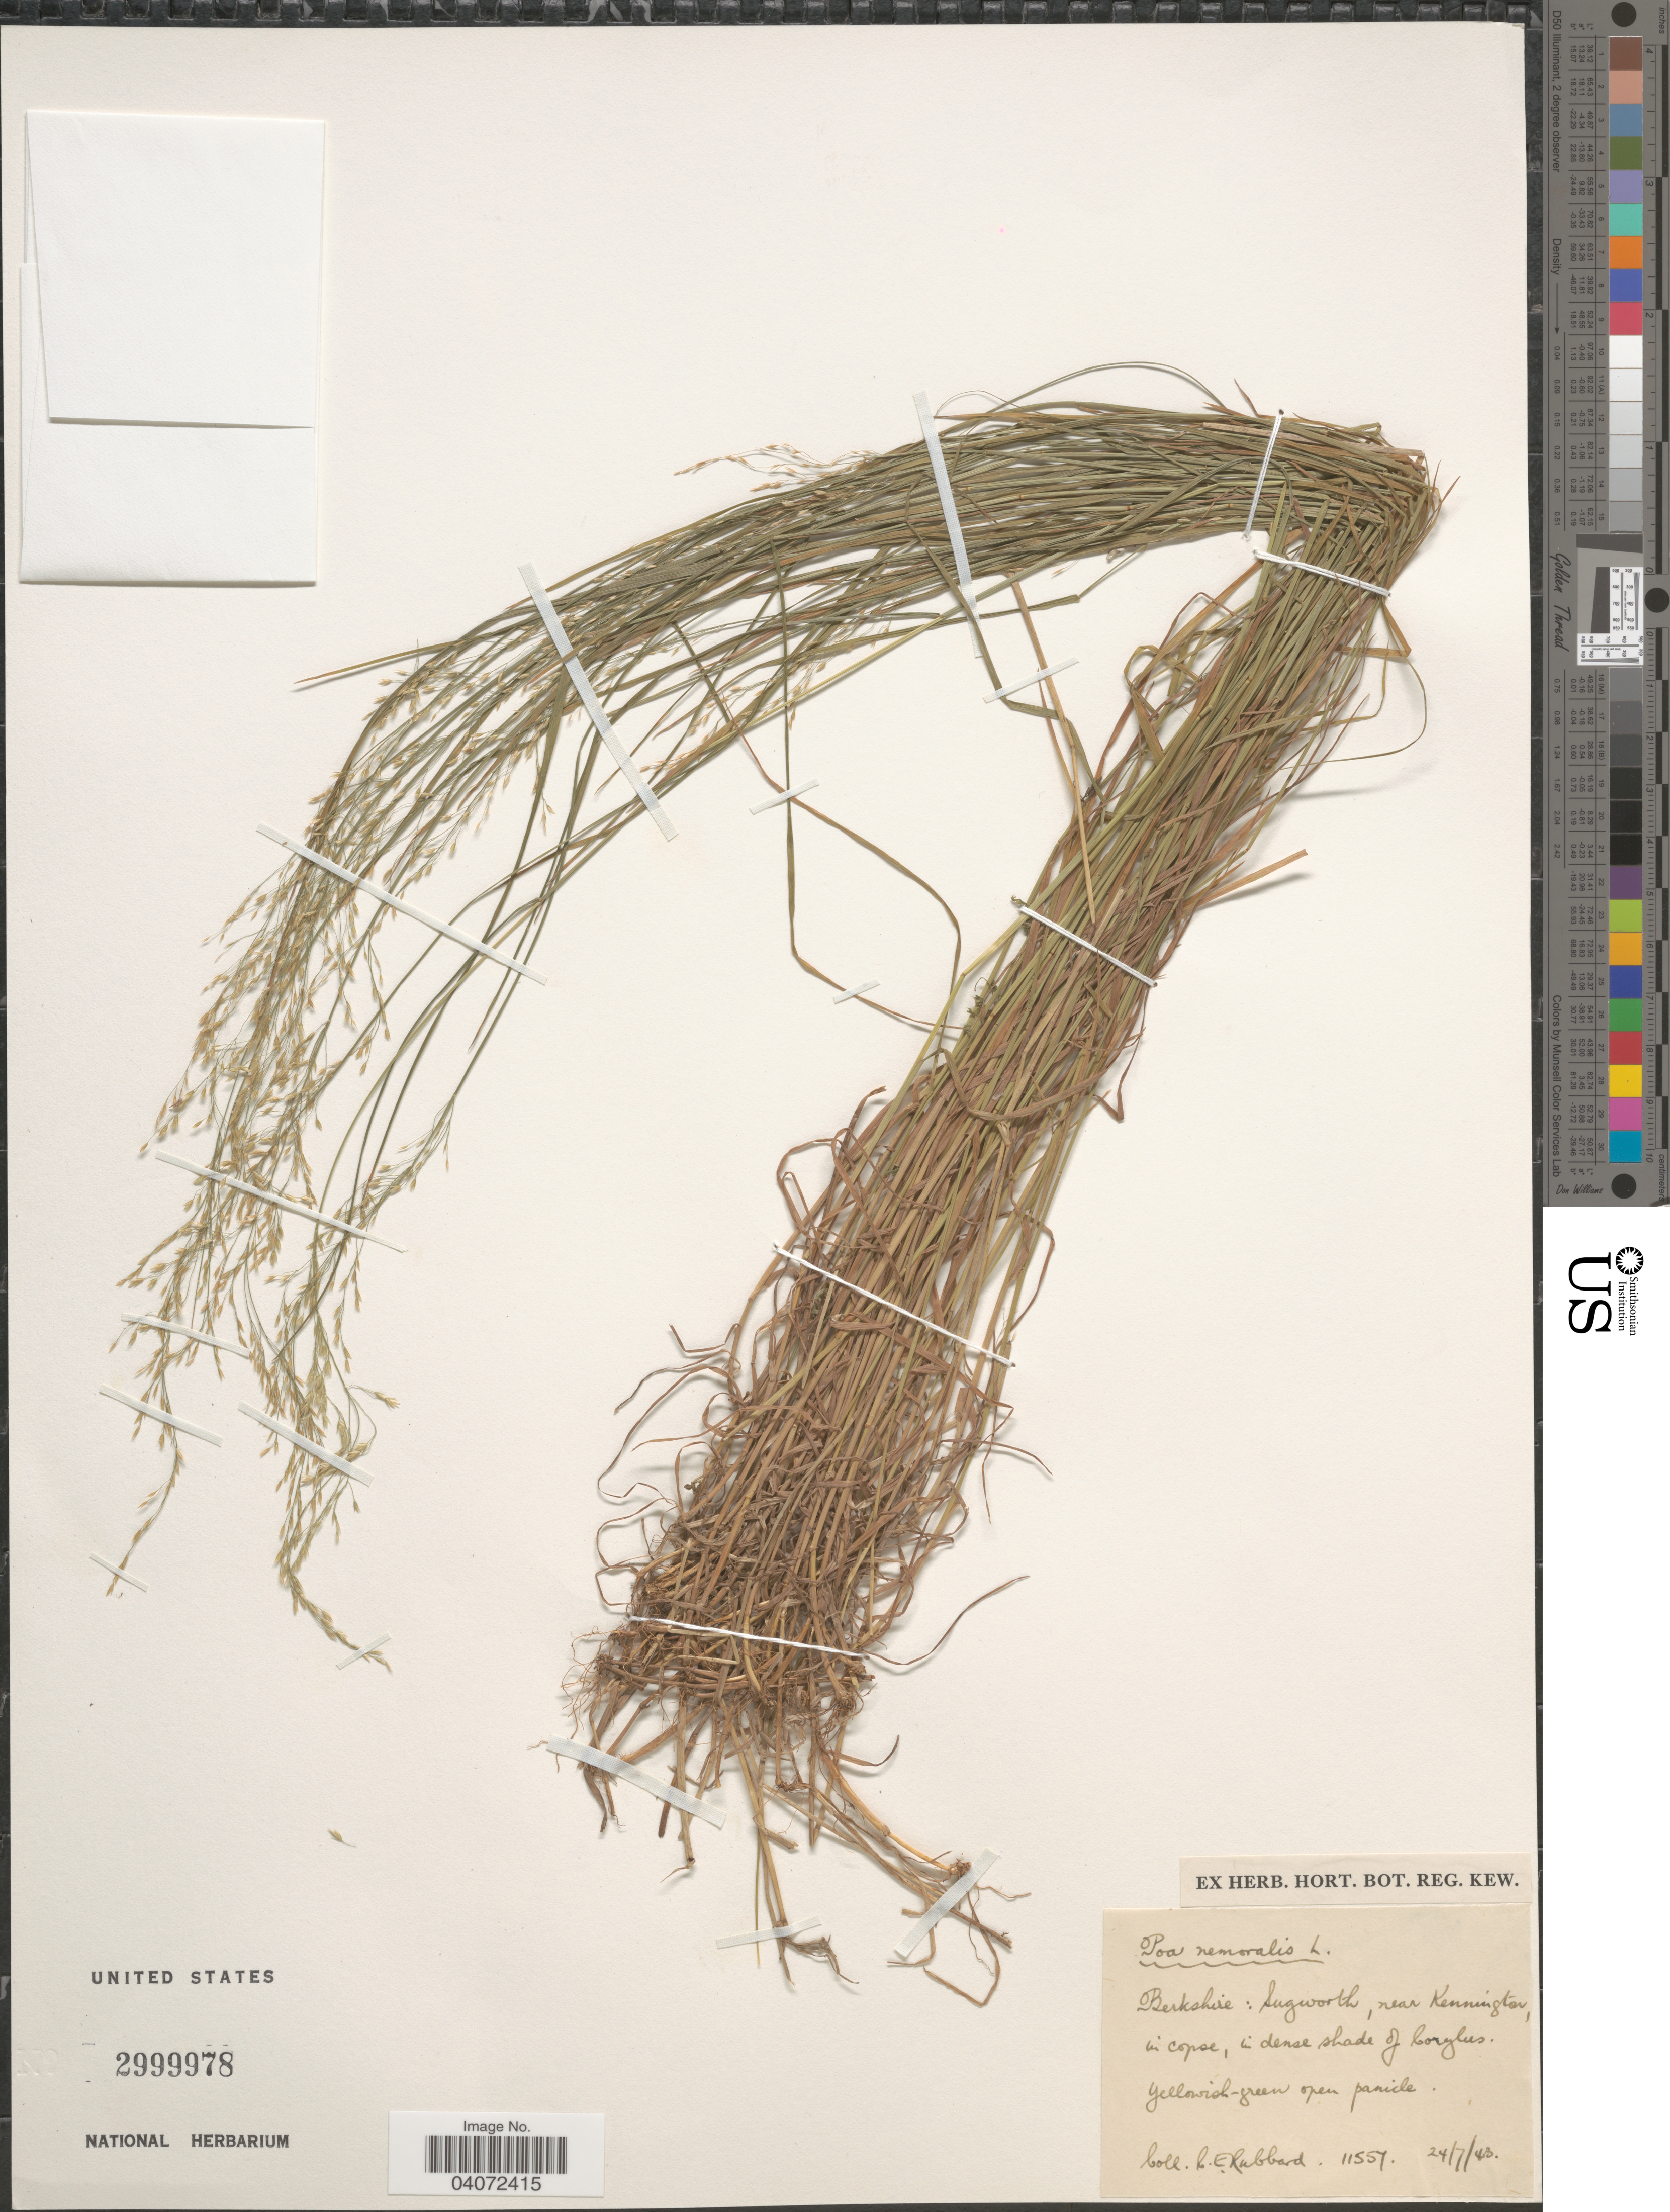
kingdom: Plantae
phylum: Tracheophyta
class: Liliopsida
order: Poales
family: Poaceae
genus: Poa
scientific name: Poa nemoralis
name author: L.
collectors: C. E. Hubbard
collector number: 11557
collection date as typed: Transcribed d/m/y: 24/7/43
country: United Kingdom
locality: Berkshire : Sugworth, near Kennington, in copse.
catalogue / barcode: US 2999978